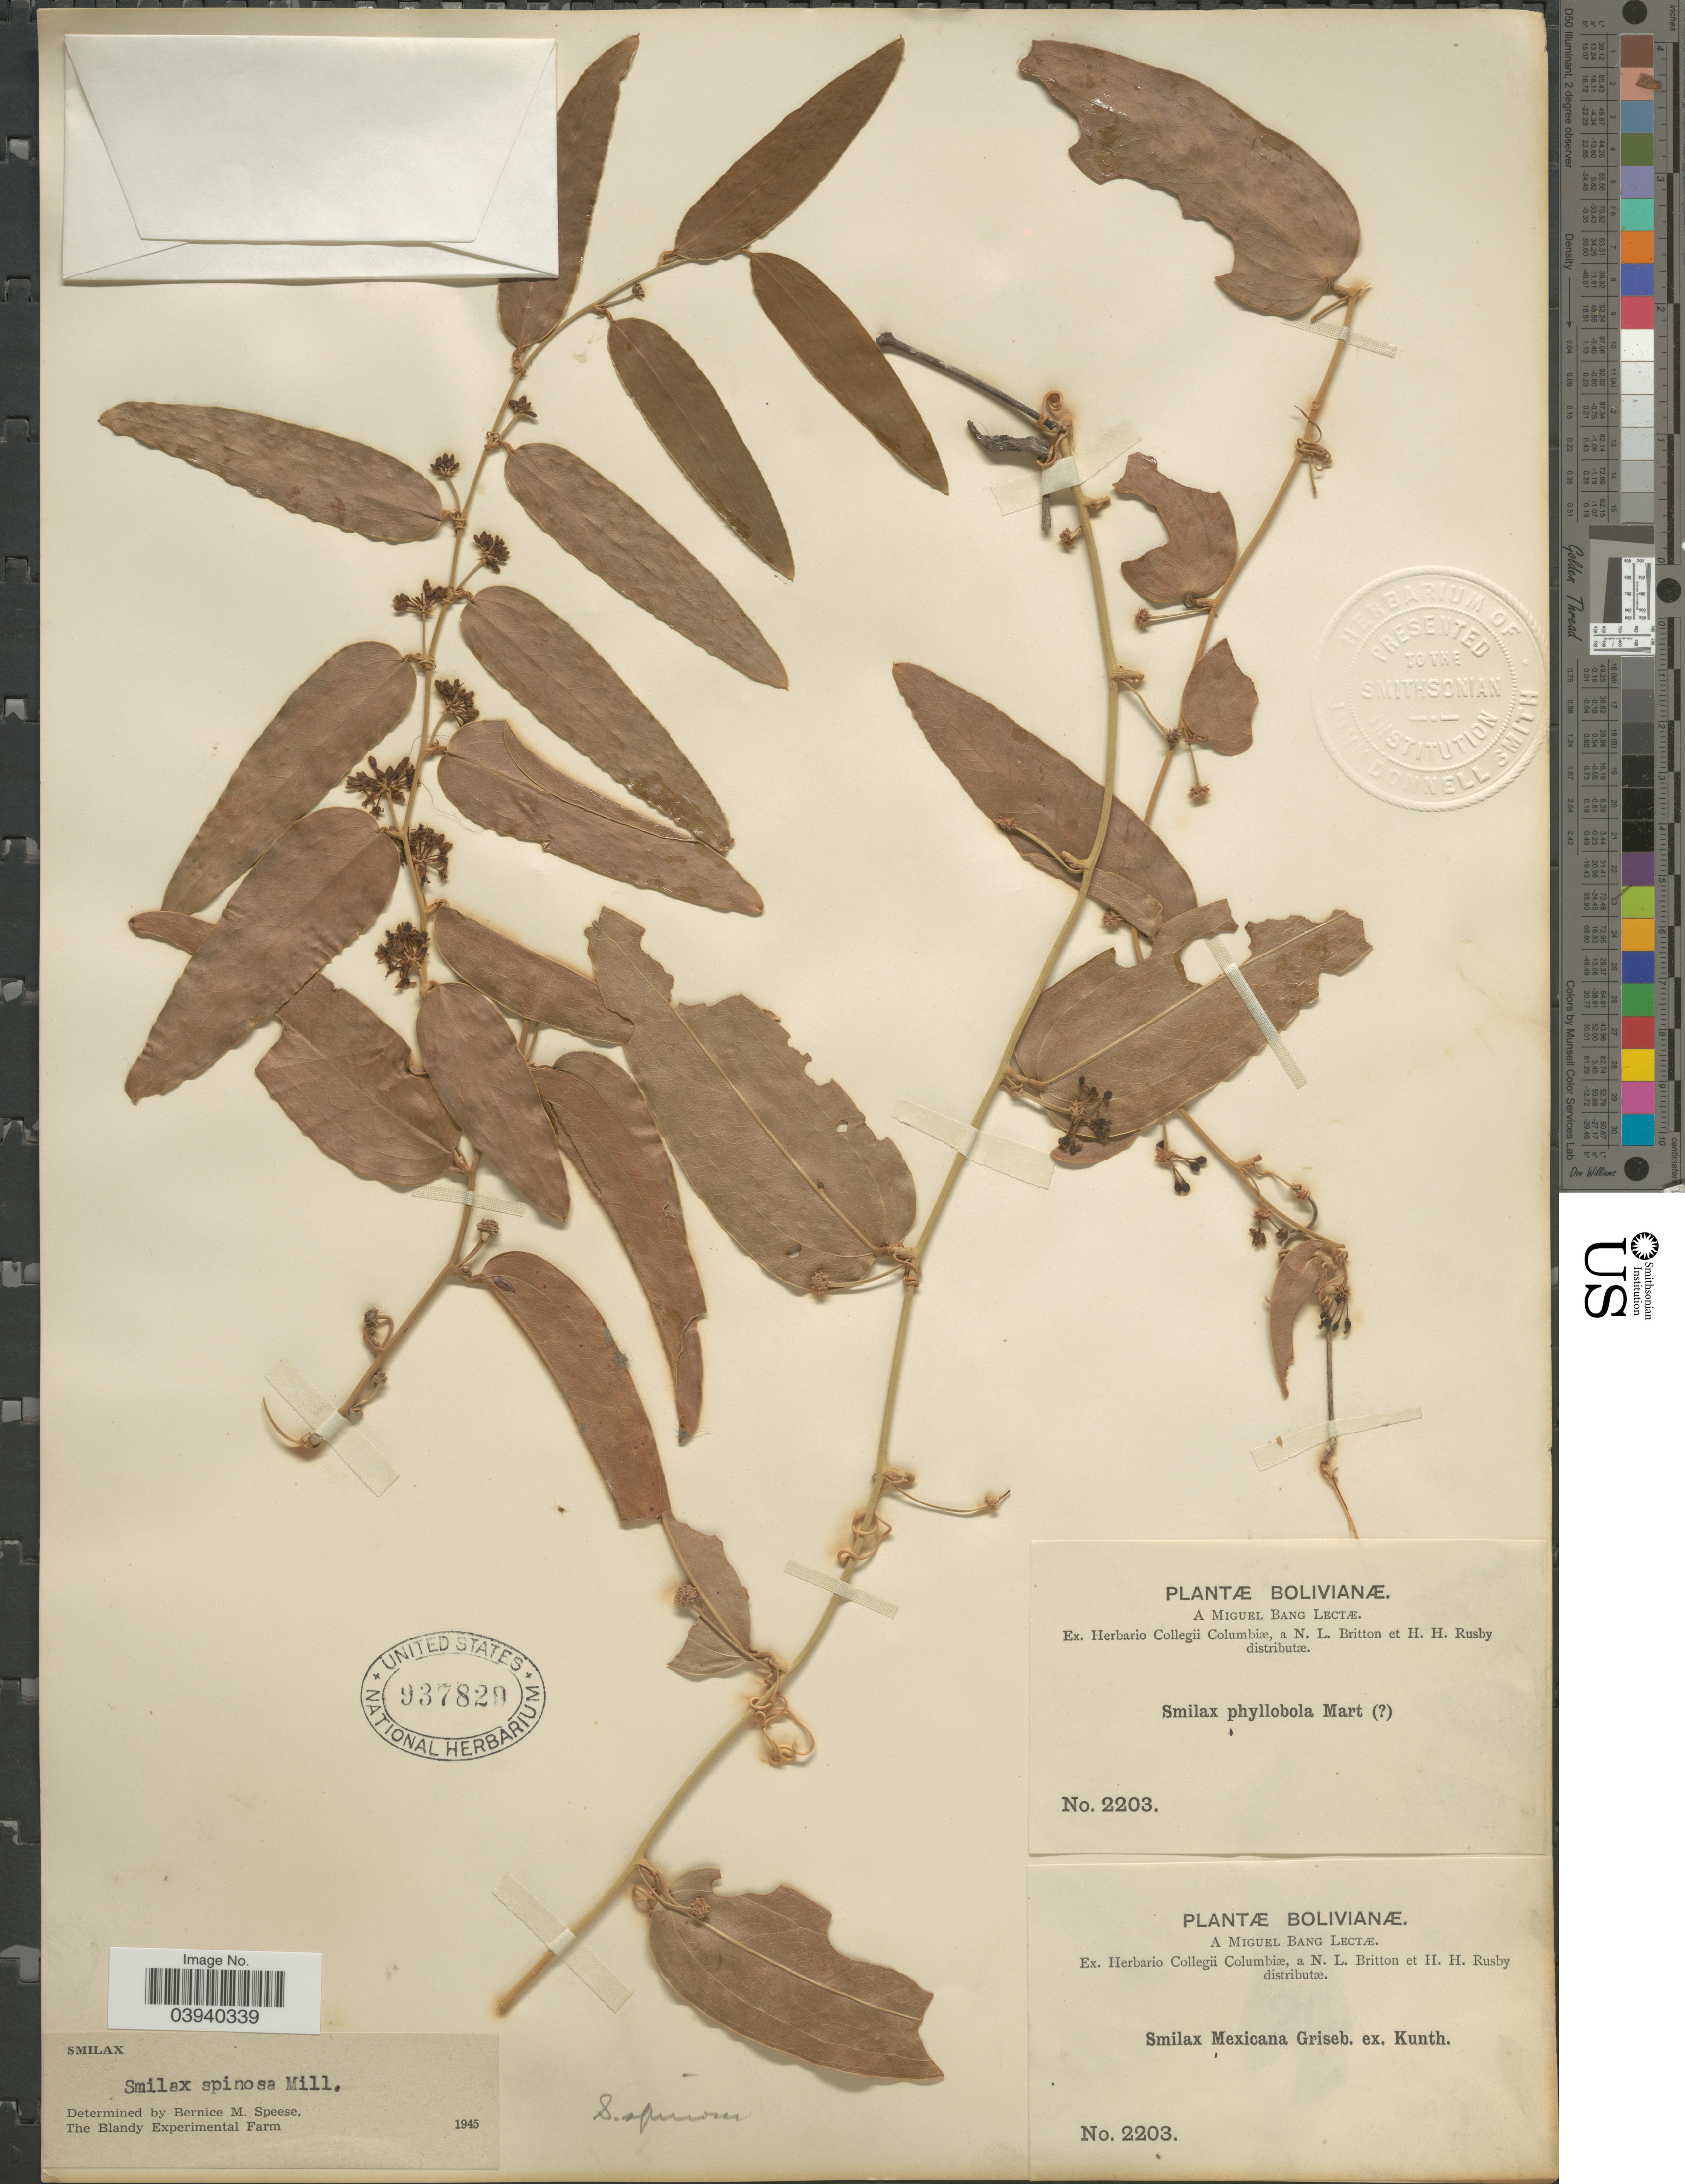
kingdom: Plantae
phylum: Tracheophyta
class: Liliopsida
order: Liliales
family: Smilacaceae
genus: Smilax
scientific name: Smilax spinosa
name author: Mill.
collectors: M. Bang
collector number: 2203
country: Bolivia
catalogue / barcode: US 937829